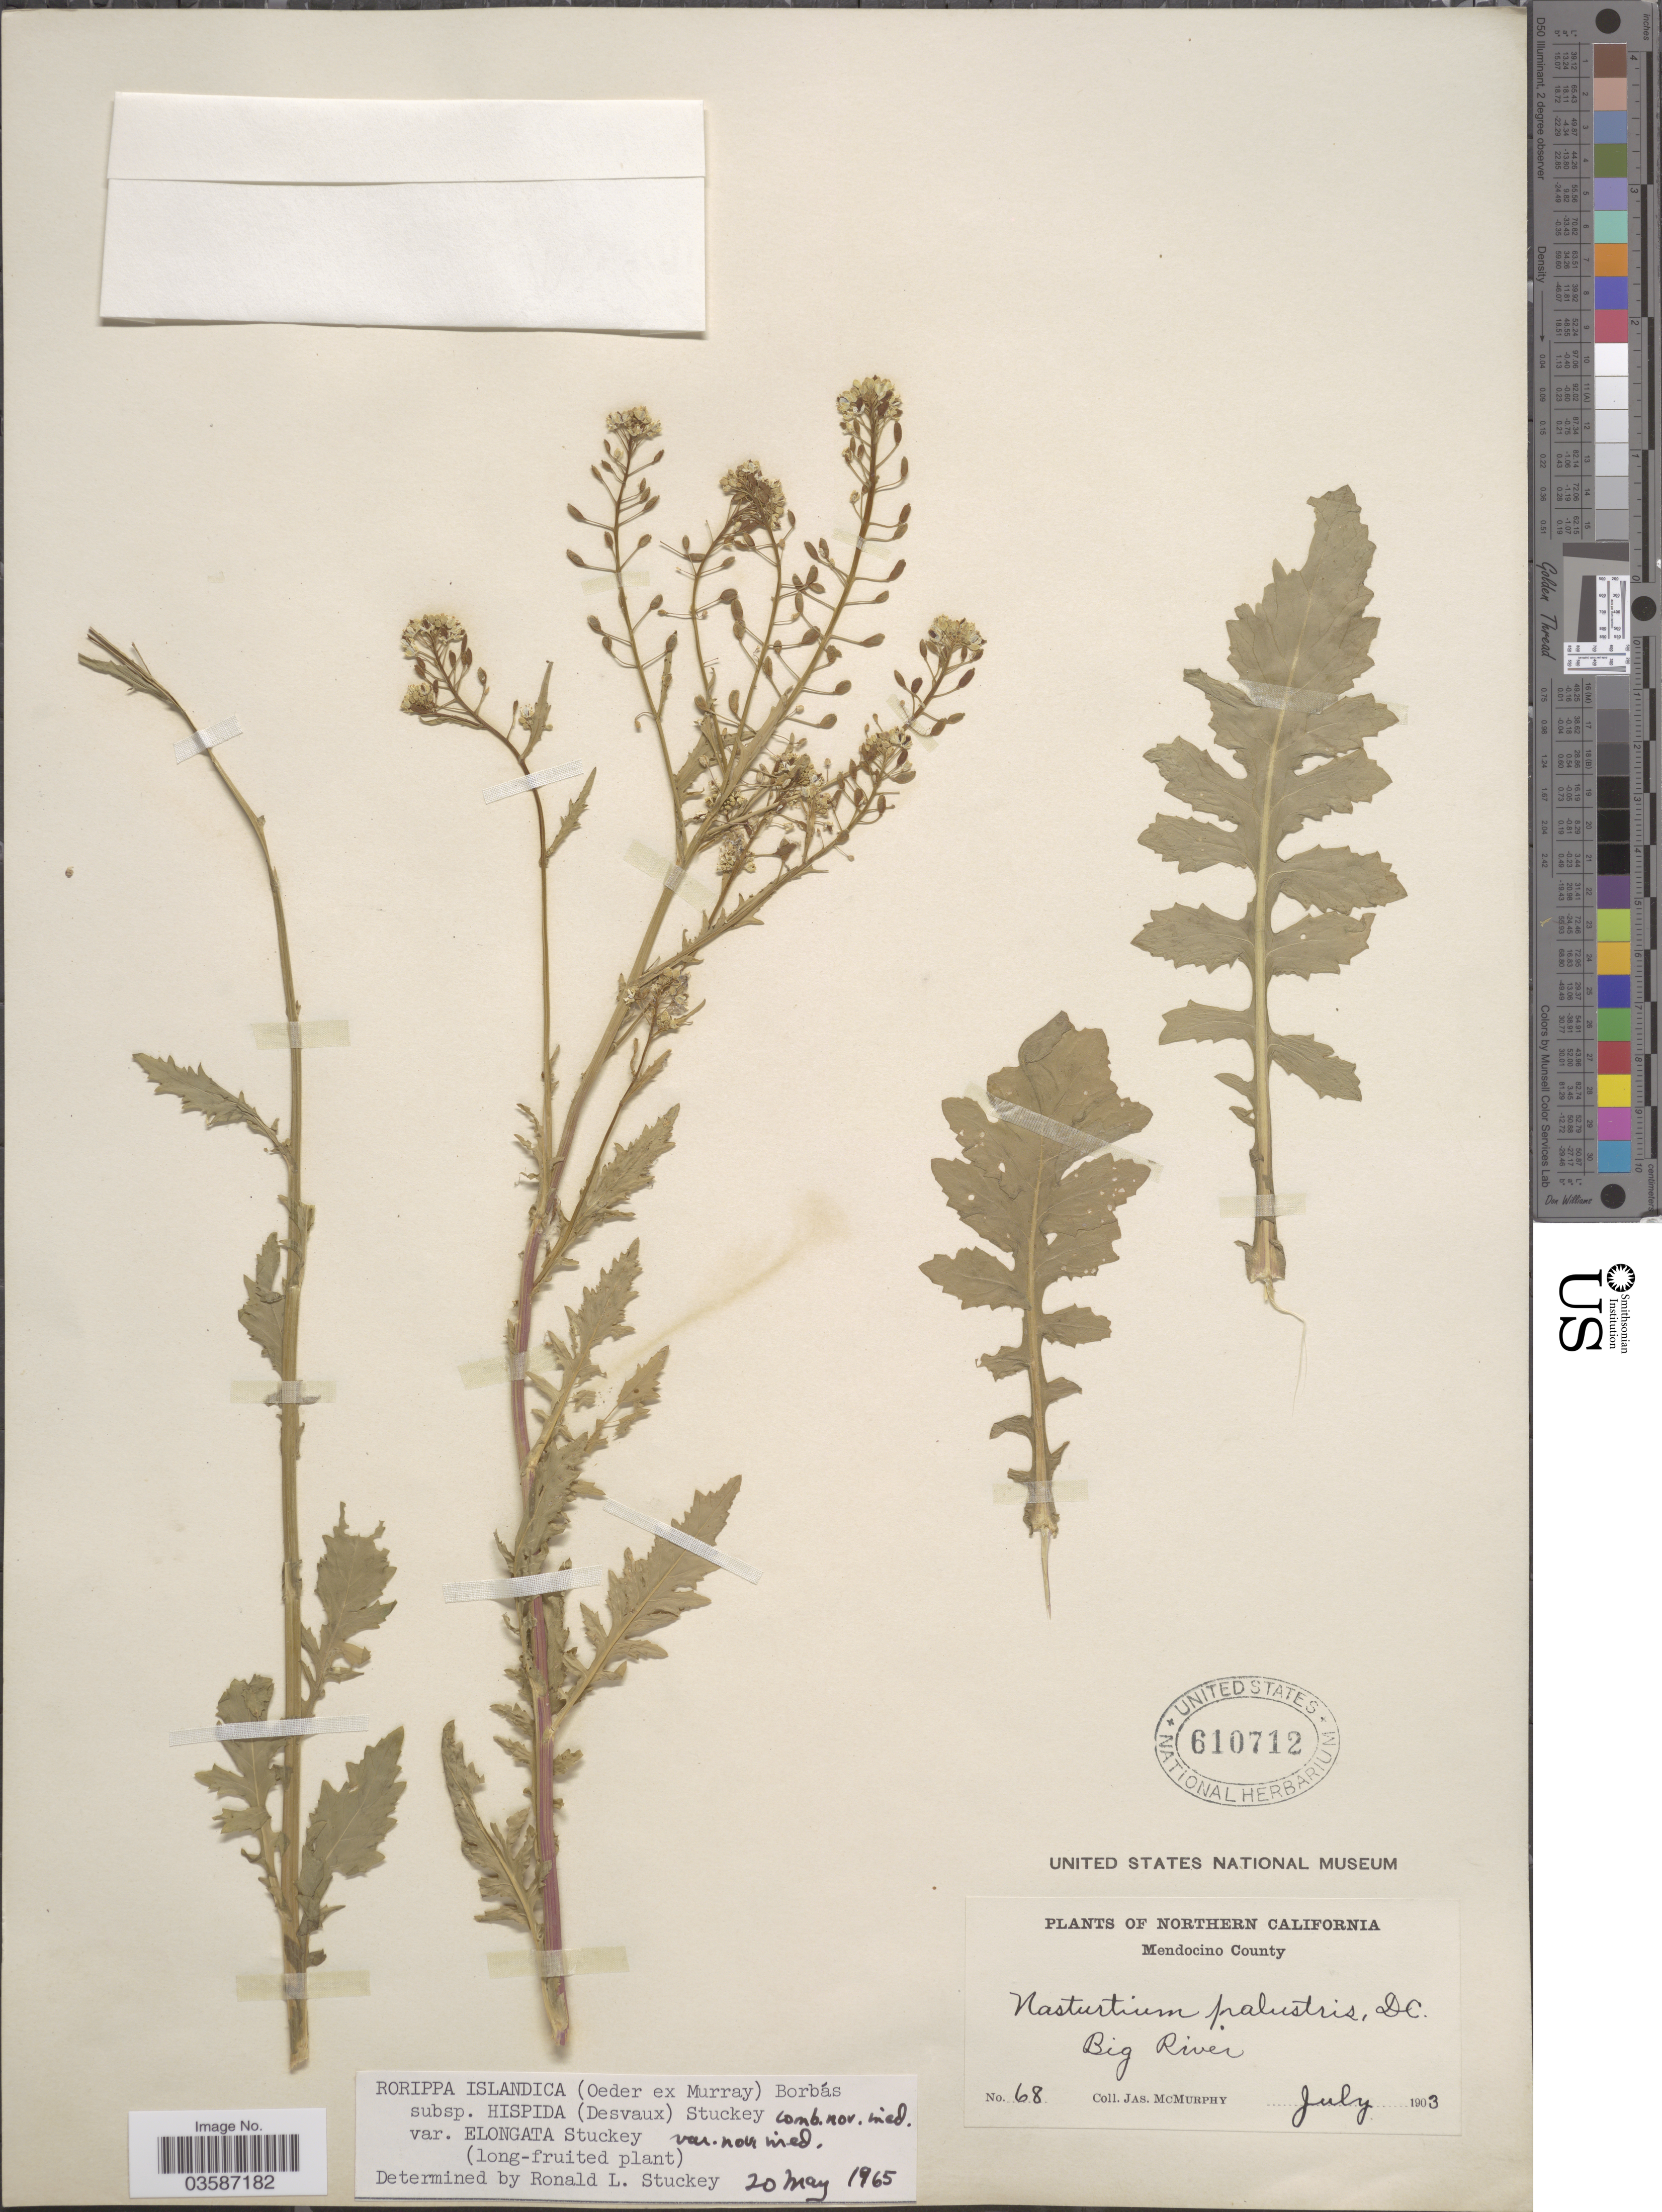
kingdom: Plantae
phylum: Tracheophyta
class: Magnoliopsida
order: Brassicales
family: Brassicaceae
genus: Rorippa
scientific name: Rorippa islandica var. elongata Stuckey var. nov. ined.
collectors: J. McMurphy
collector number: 68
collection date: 1903-07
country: United States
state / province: California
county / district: Mendocino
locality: Northern California. Mendocino County. Big River.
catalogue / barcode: US 610712